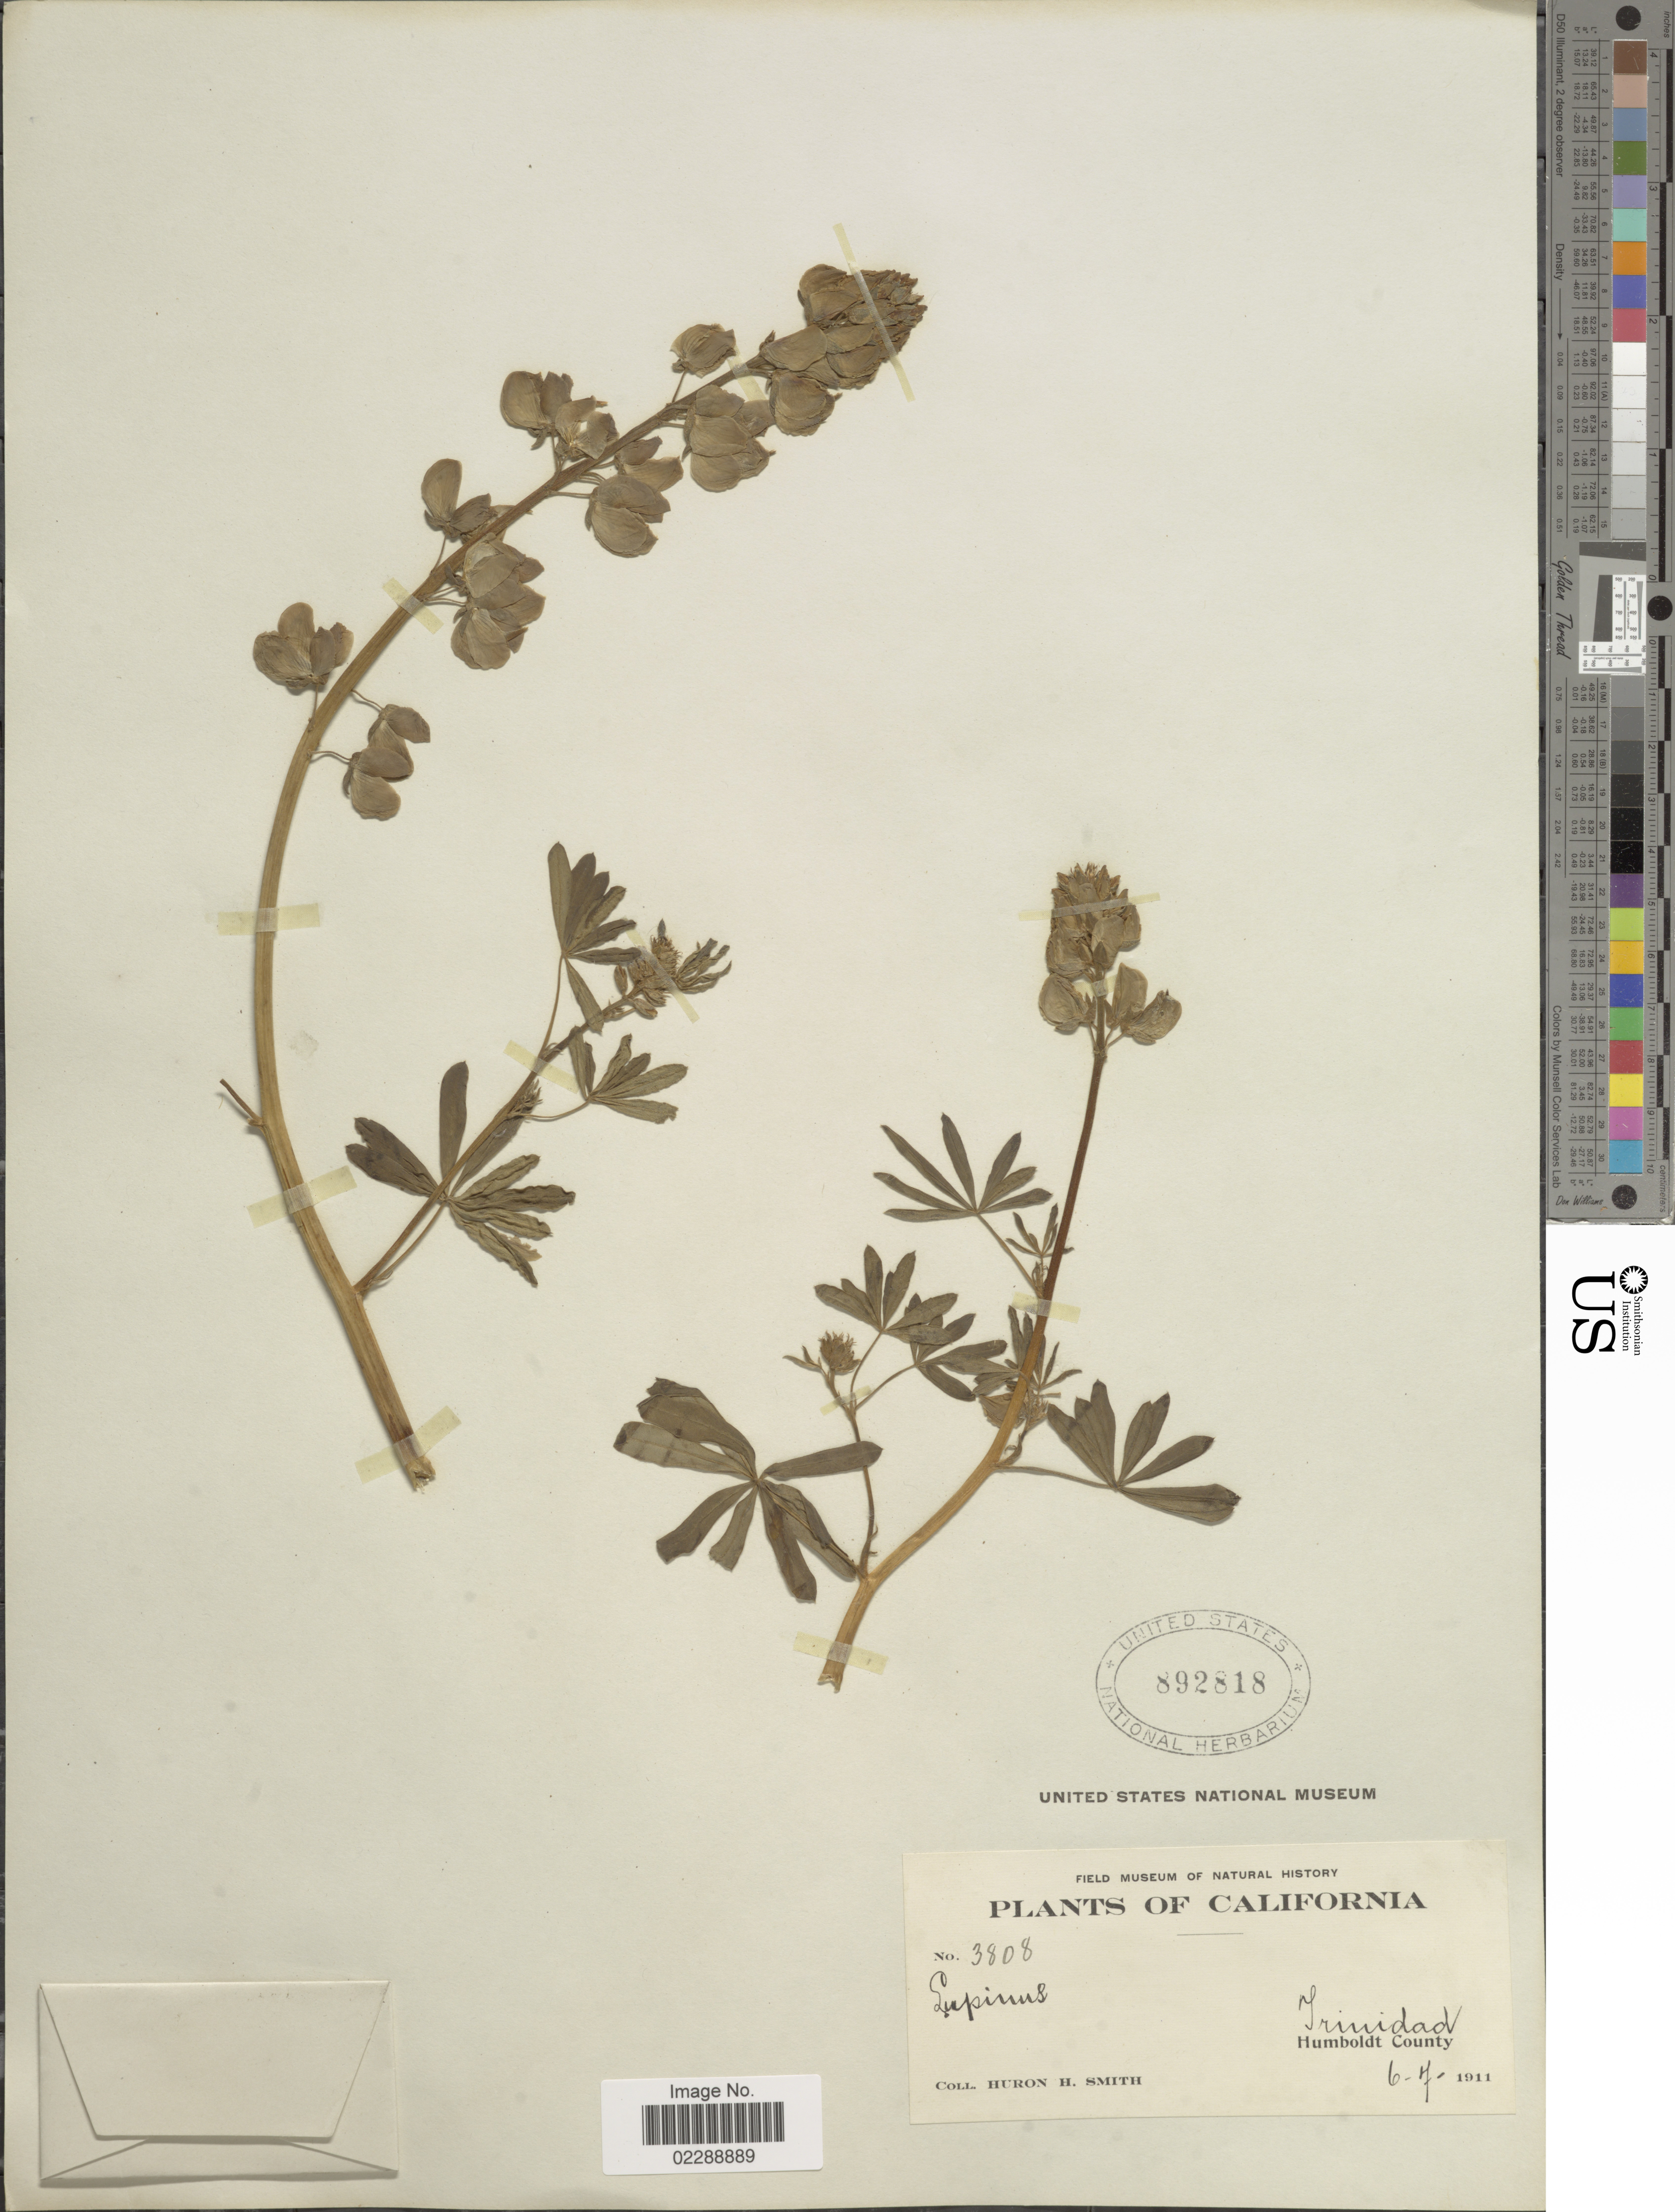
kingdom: Plantae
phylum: Tracheophyta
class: Magnoliopsida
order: Fabales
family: Fabaceae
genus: Lupinus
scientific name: Lupinus sp.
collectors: Huron H. Smith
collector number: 3808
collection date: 1911-06-07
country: United States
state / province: California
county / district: Humboldt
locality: Trinidad, Humboldt County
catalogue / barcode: US 892818